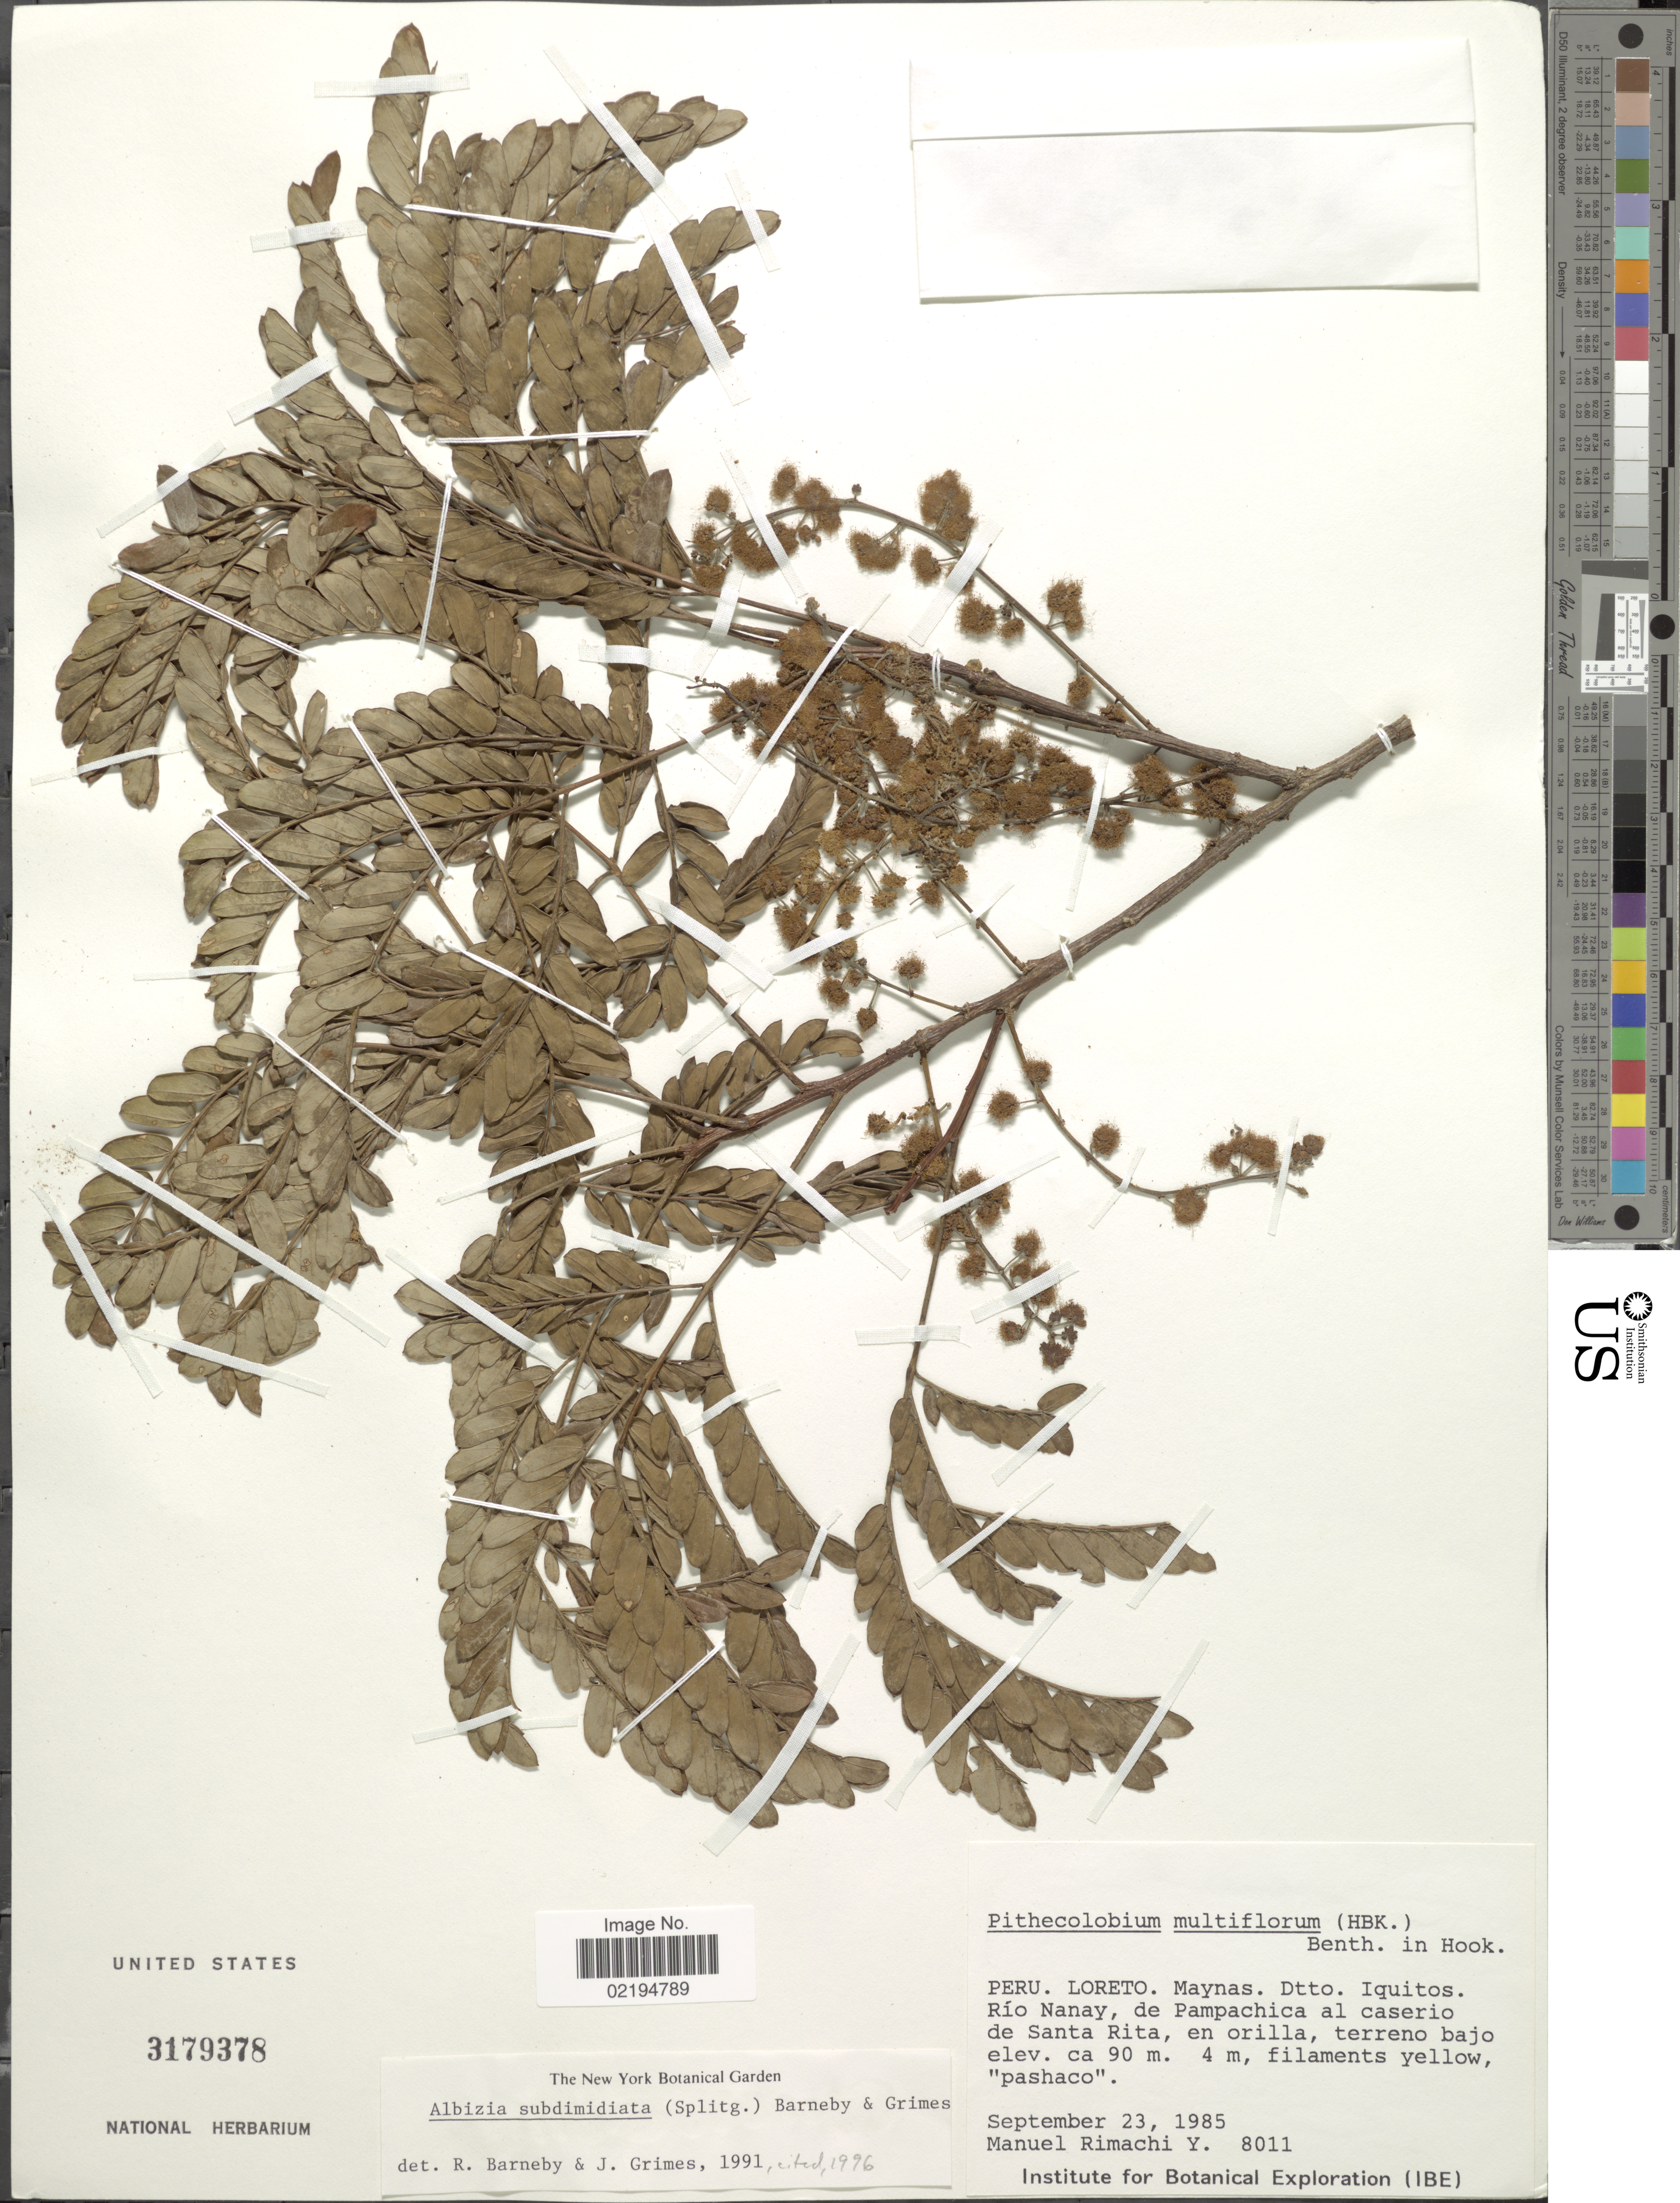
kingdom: Plantae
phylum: Tracheophyta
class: Magnoliopsida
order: Fabales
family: Fabaceae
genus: Pseudalbizzia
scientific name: Pseudalbizzia subdimidiata var. subdimidiata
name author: (Splitg.) Koenen & Duno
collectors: M. Rimachi Y.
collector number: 8011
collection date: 1985-09-23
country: Peru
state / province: Loreto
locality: Maynas, Dtto. Iquitos, Rio Nanay, de Pampachica al caserio de Santa Rita, en orilla, terreno bajo.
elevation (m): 90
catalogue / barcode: US 3179378